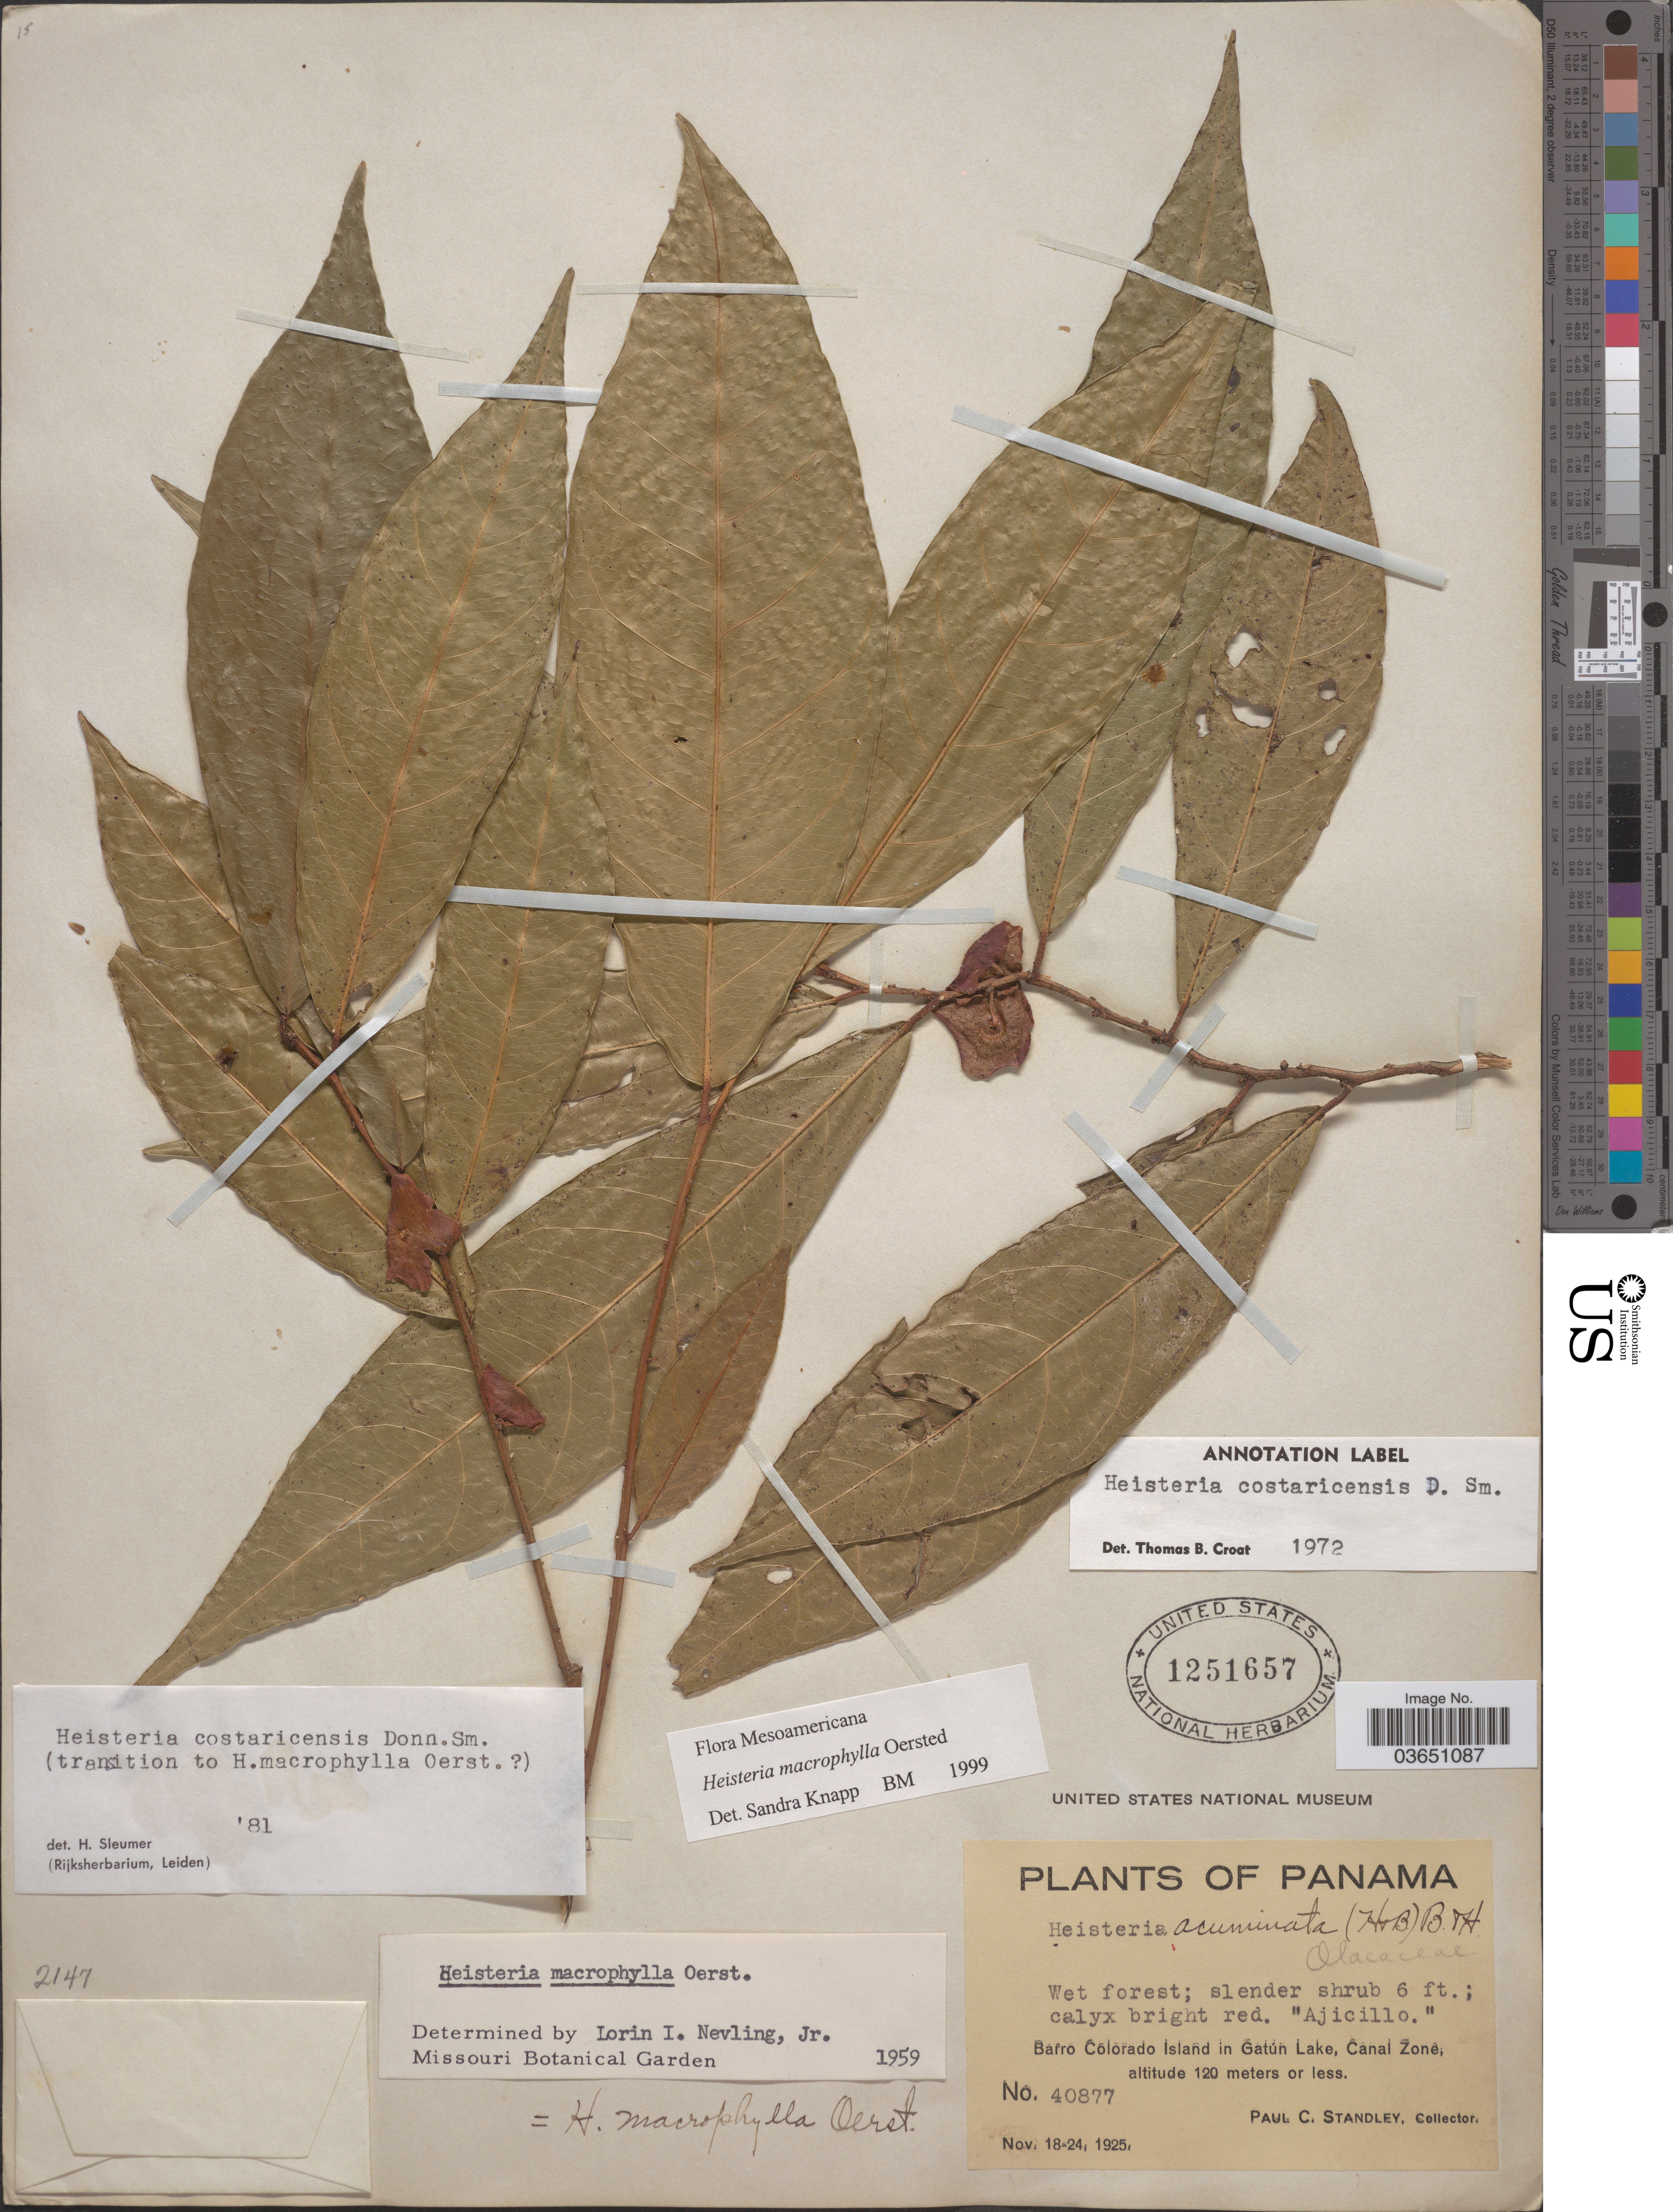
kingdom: Plantae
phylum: Tracheophyta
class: Magnoliopsida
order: Santalales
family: Erythropalaceae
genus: Heisteria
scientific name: Heisteria macrophylla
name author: Oerst.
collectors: P. C. Standley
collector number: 40877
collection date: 1925-11-18/1925-11-24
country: Panama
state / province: Panamá Oeste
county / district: Canal Zone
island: Barro Colorado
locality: Barro Colorado Island in Gatun Lake, Canal Zone.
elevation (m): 120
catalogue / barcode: US 1251657